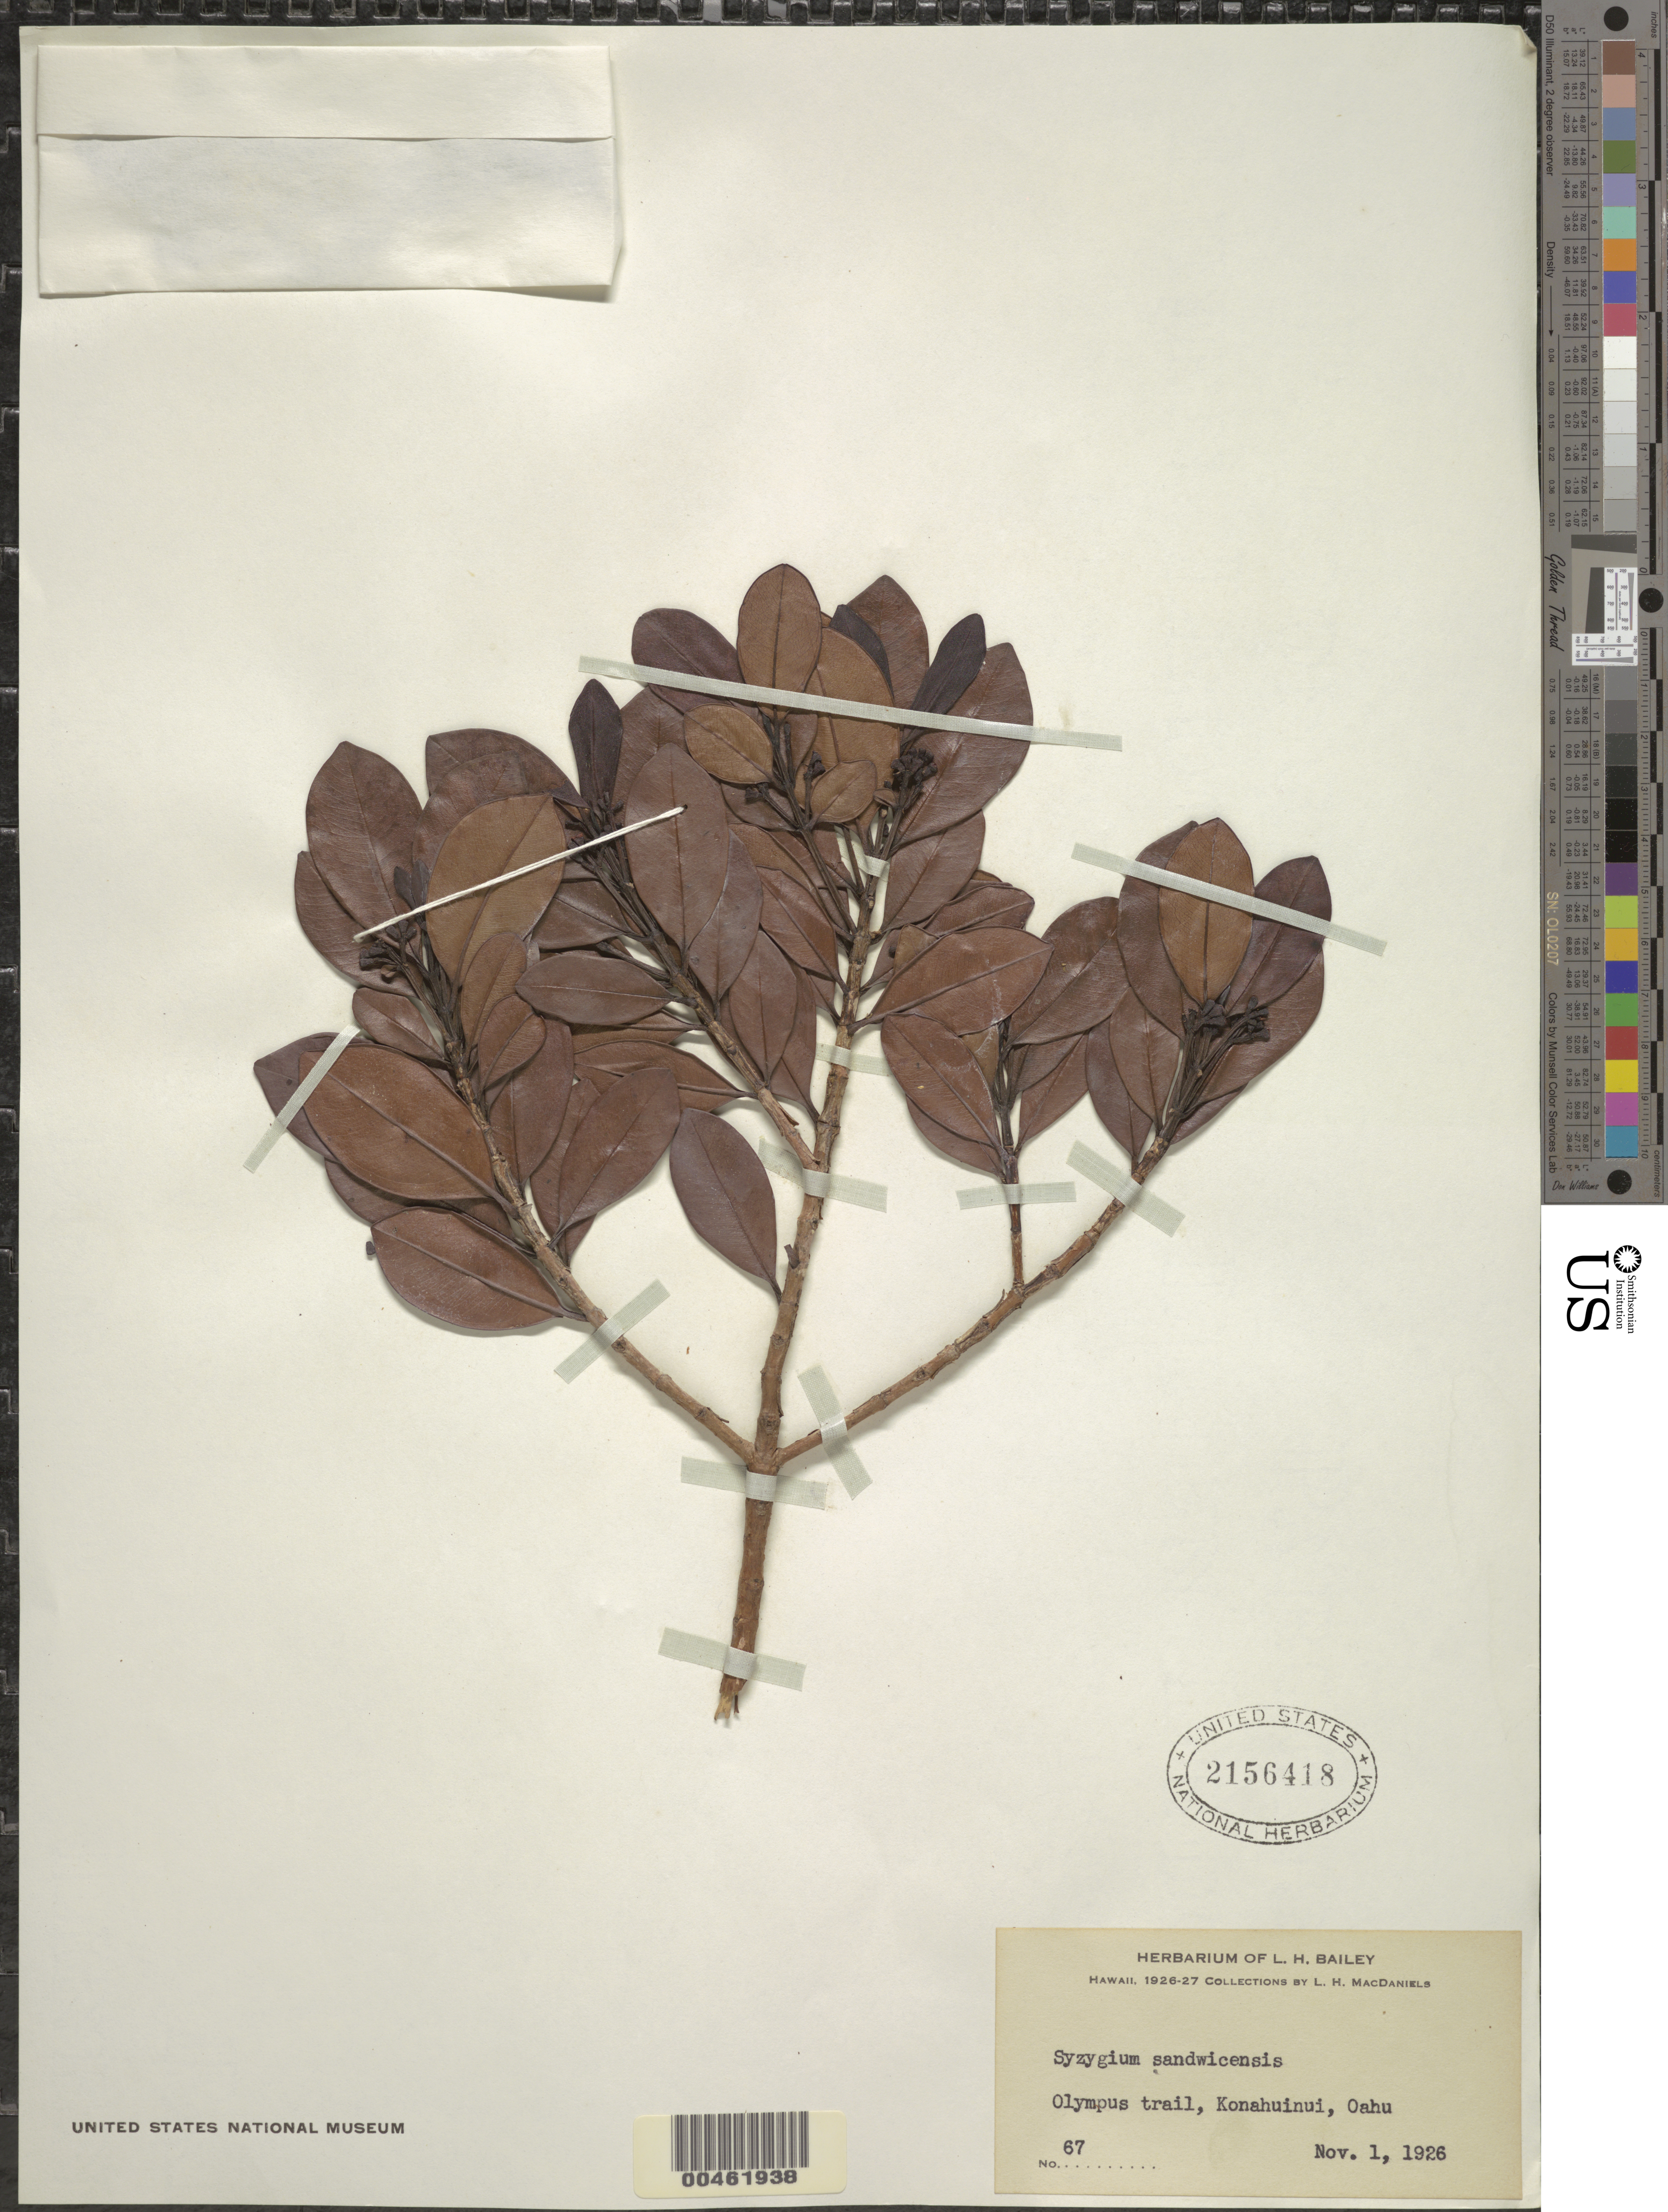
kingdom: Plantae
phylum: Tracheophyta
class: Magnoliopsida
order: Myrtales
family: Myrtaceae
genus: Syzygium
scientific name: Syzygium sandwicense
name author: (A. Gray) Müll. Stuttg.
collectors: L. MacDaniels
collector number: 67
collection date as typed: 1 Nov 1925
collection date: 1925-11-01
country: United States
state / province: Hawaii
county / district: Honolulu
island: Oahu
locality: Olympus trail, Konahuinui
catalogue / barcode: US 2156418